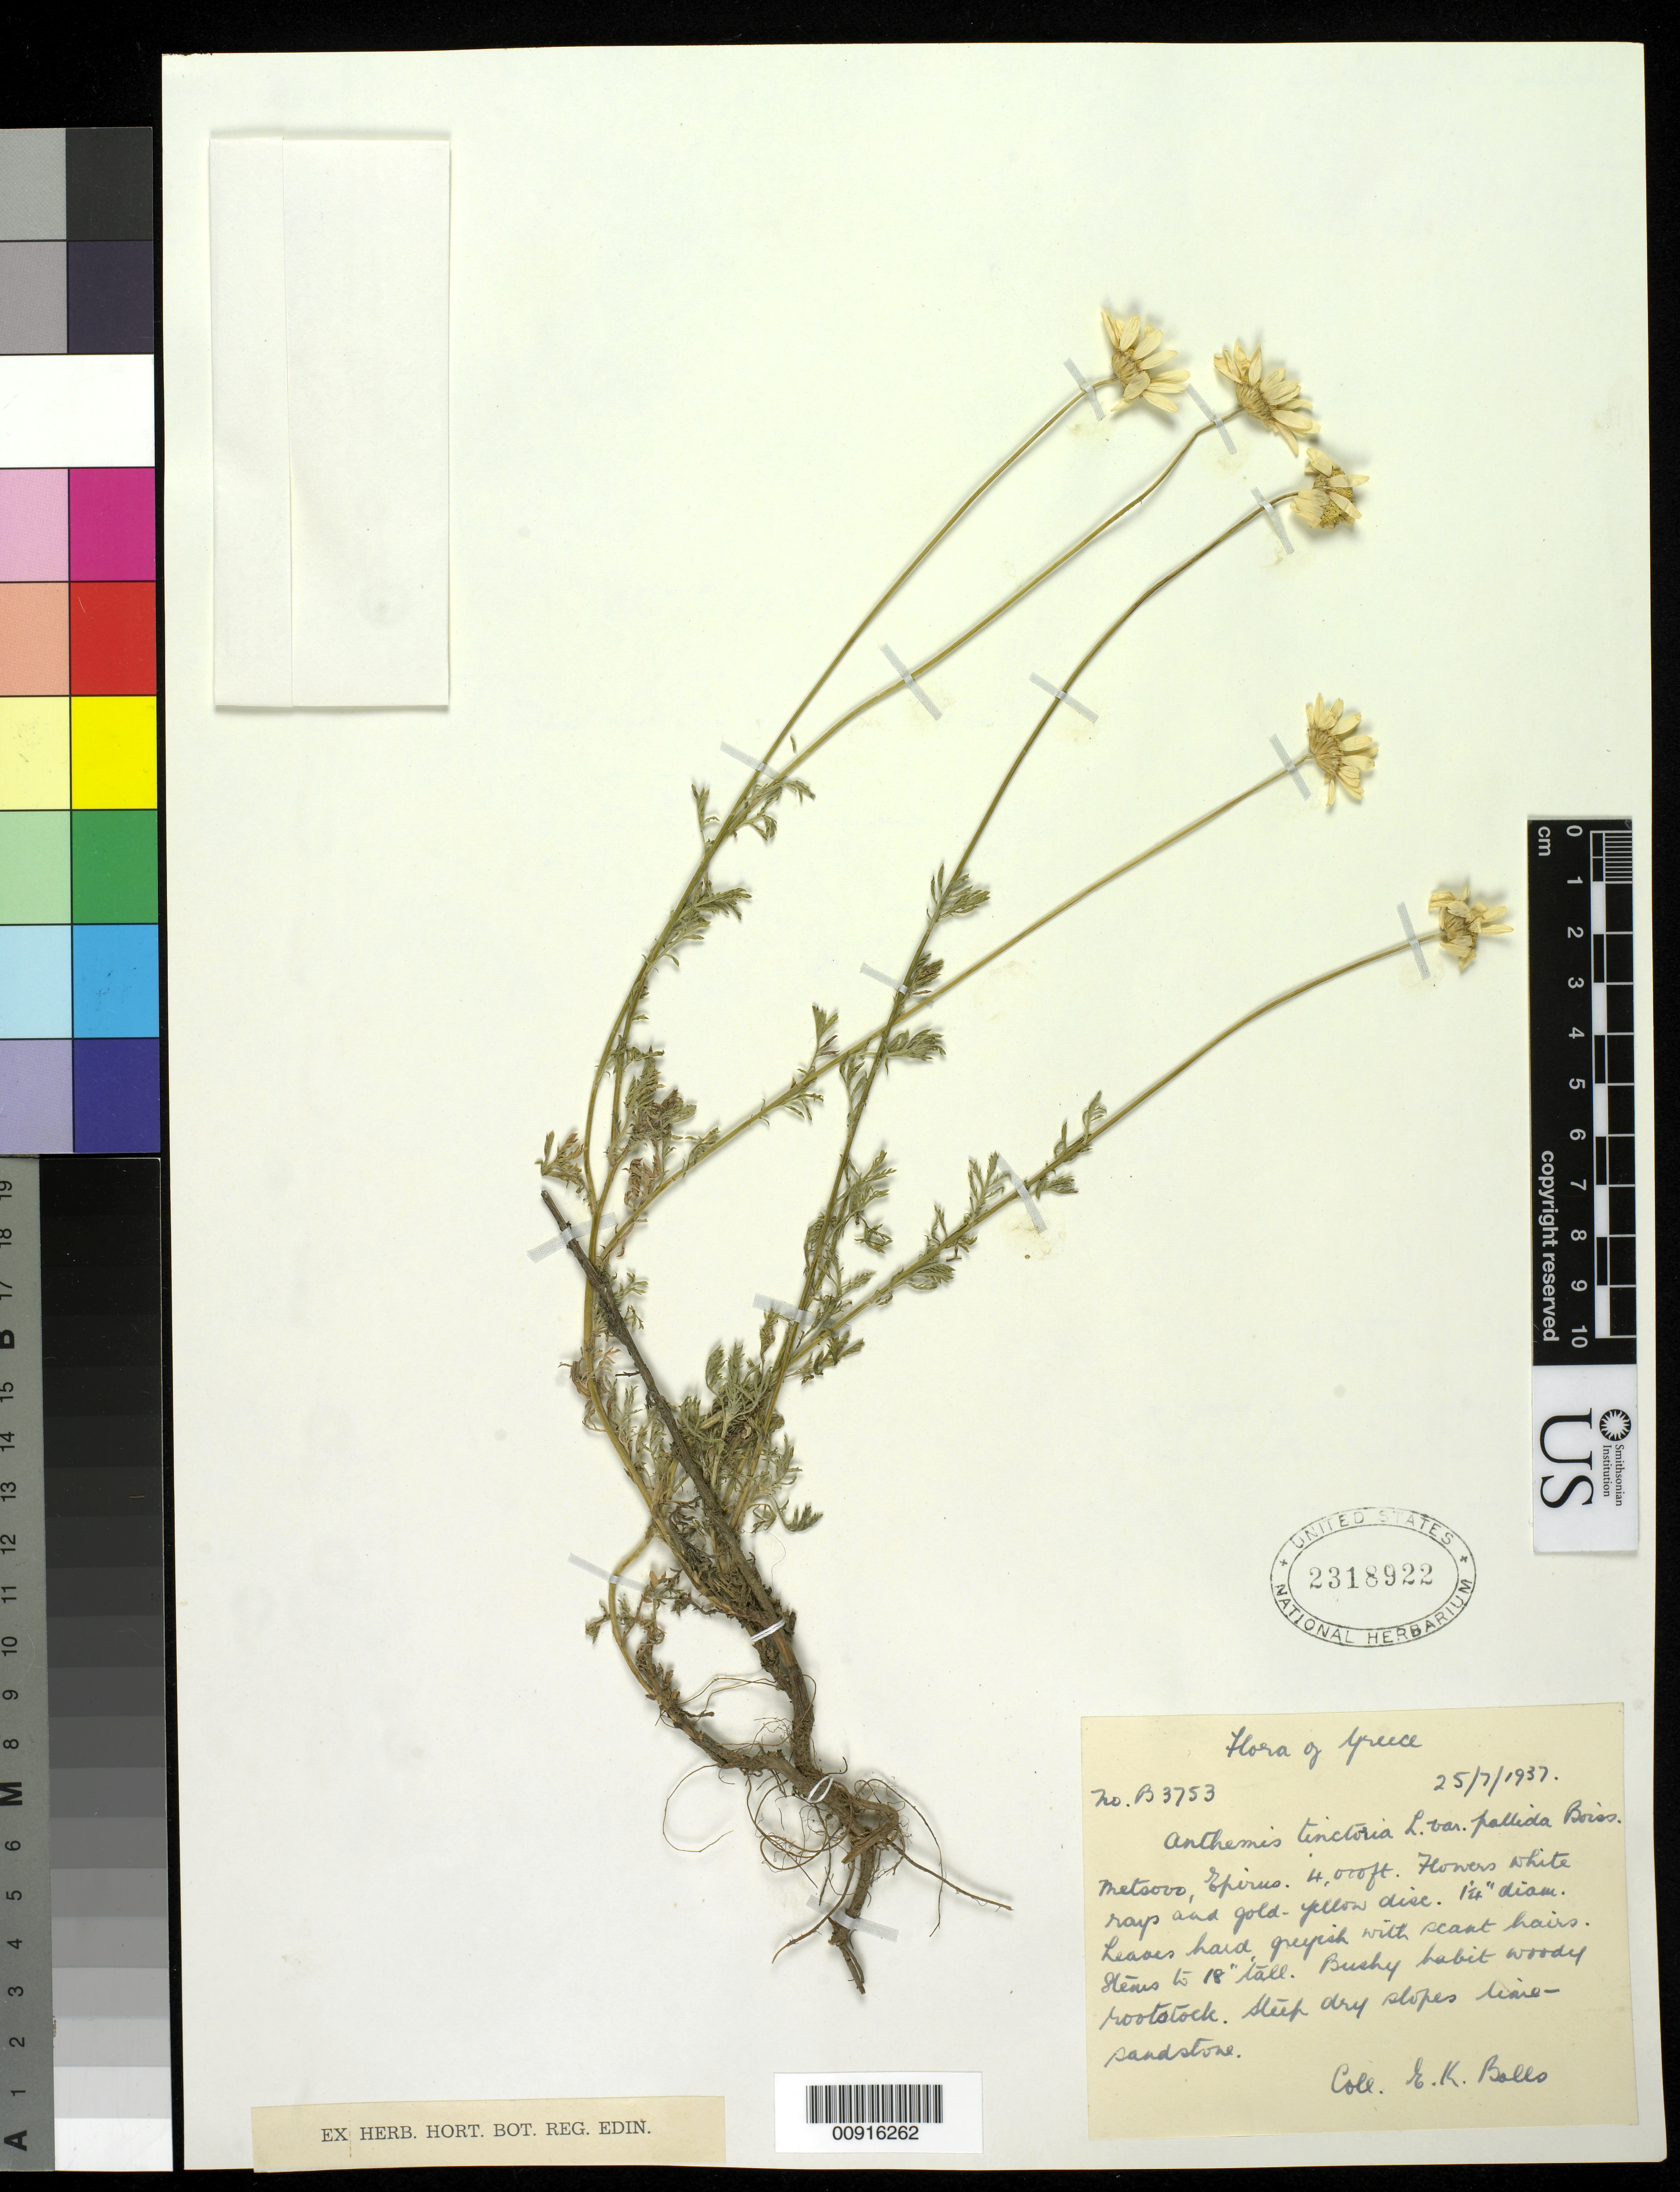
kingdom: Plantae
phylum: Tracheophyta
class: Magnoliopsida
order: Asterales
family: Asteraceae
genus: Anthemis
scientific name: Anthemis tinctoria var. pallida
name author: DC.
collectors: E. K. Balls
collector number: B 3753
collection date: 1937-07-25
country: Greece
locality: Metsovo, Epirus 4000 ft.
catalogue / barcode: US 2318922